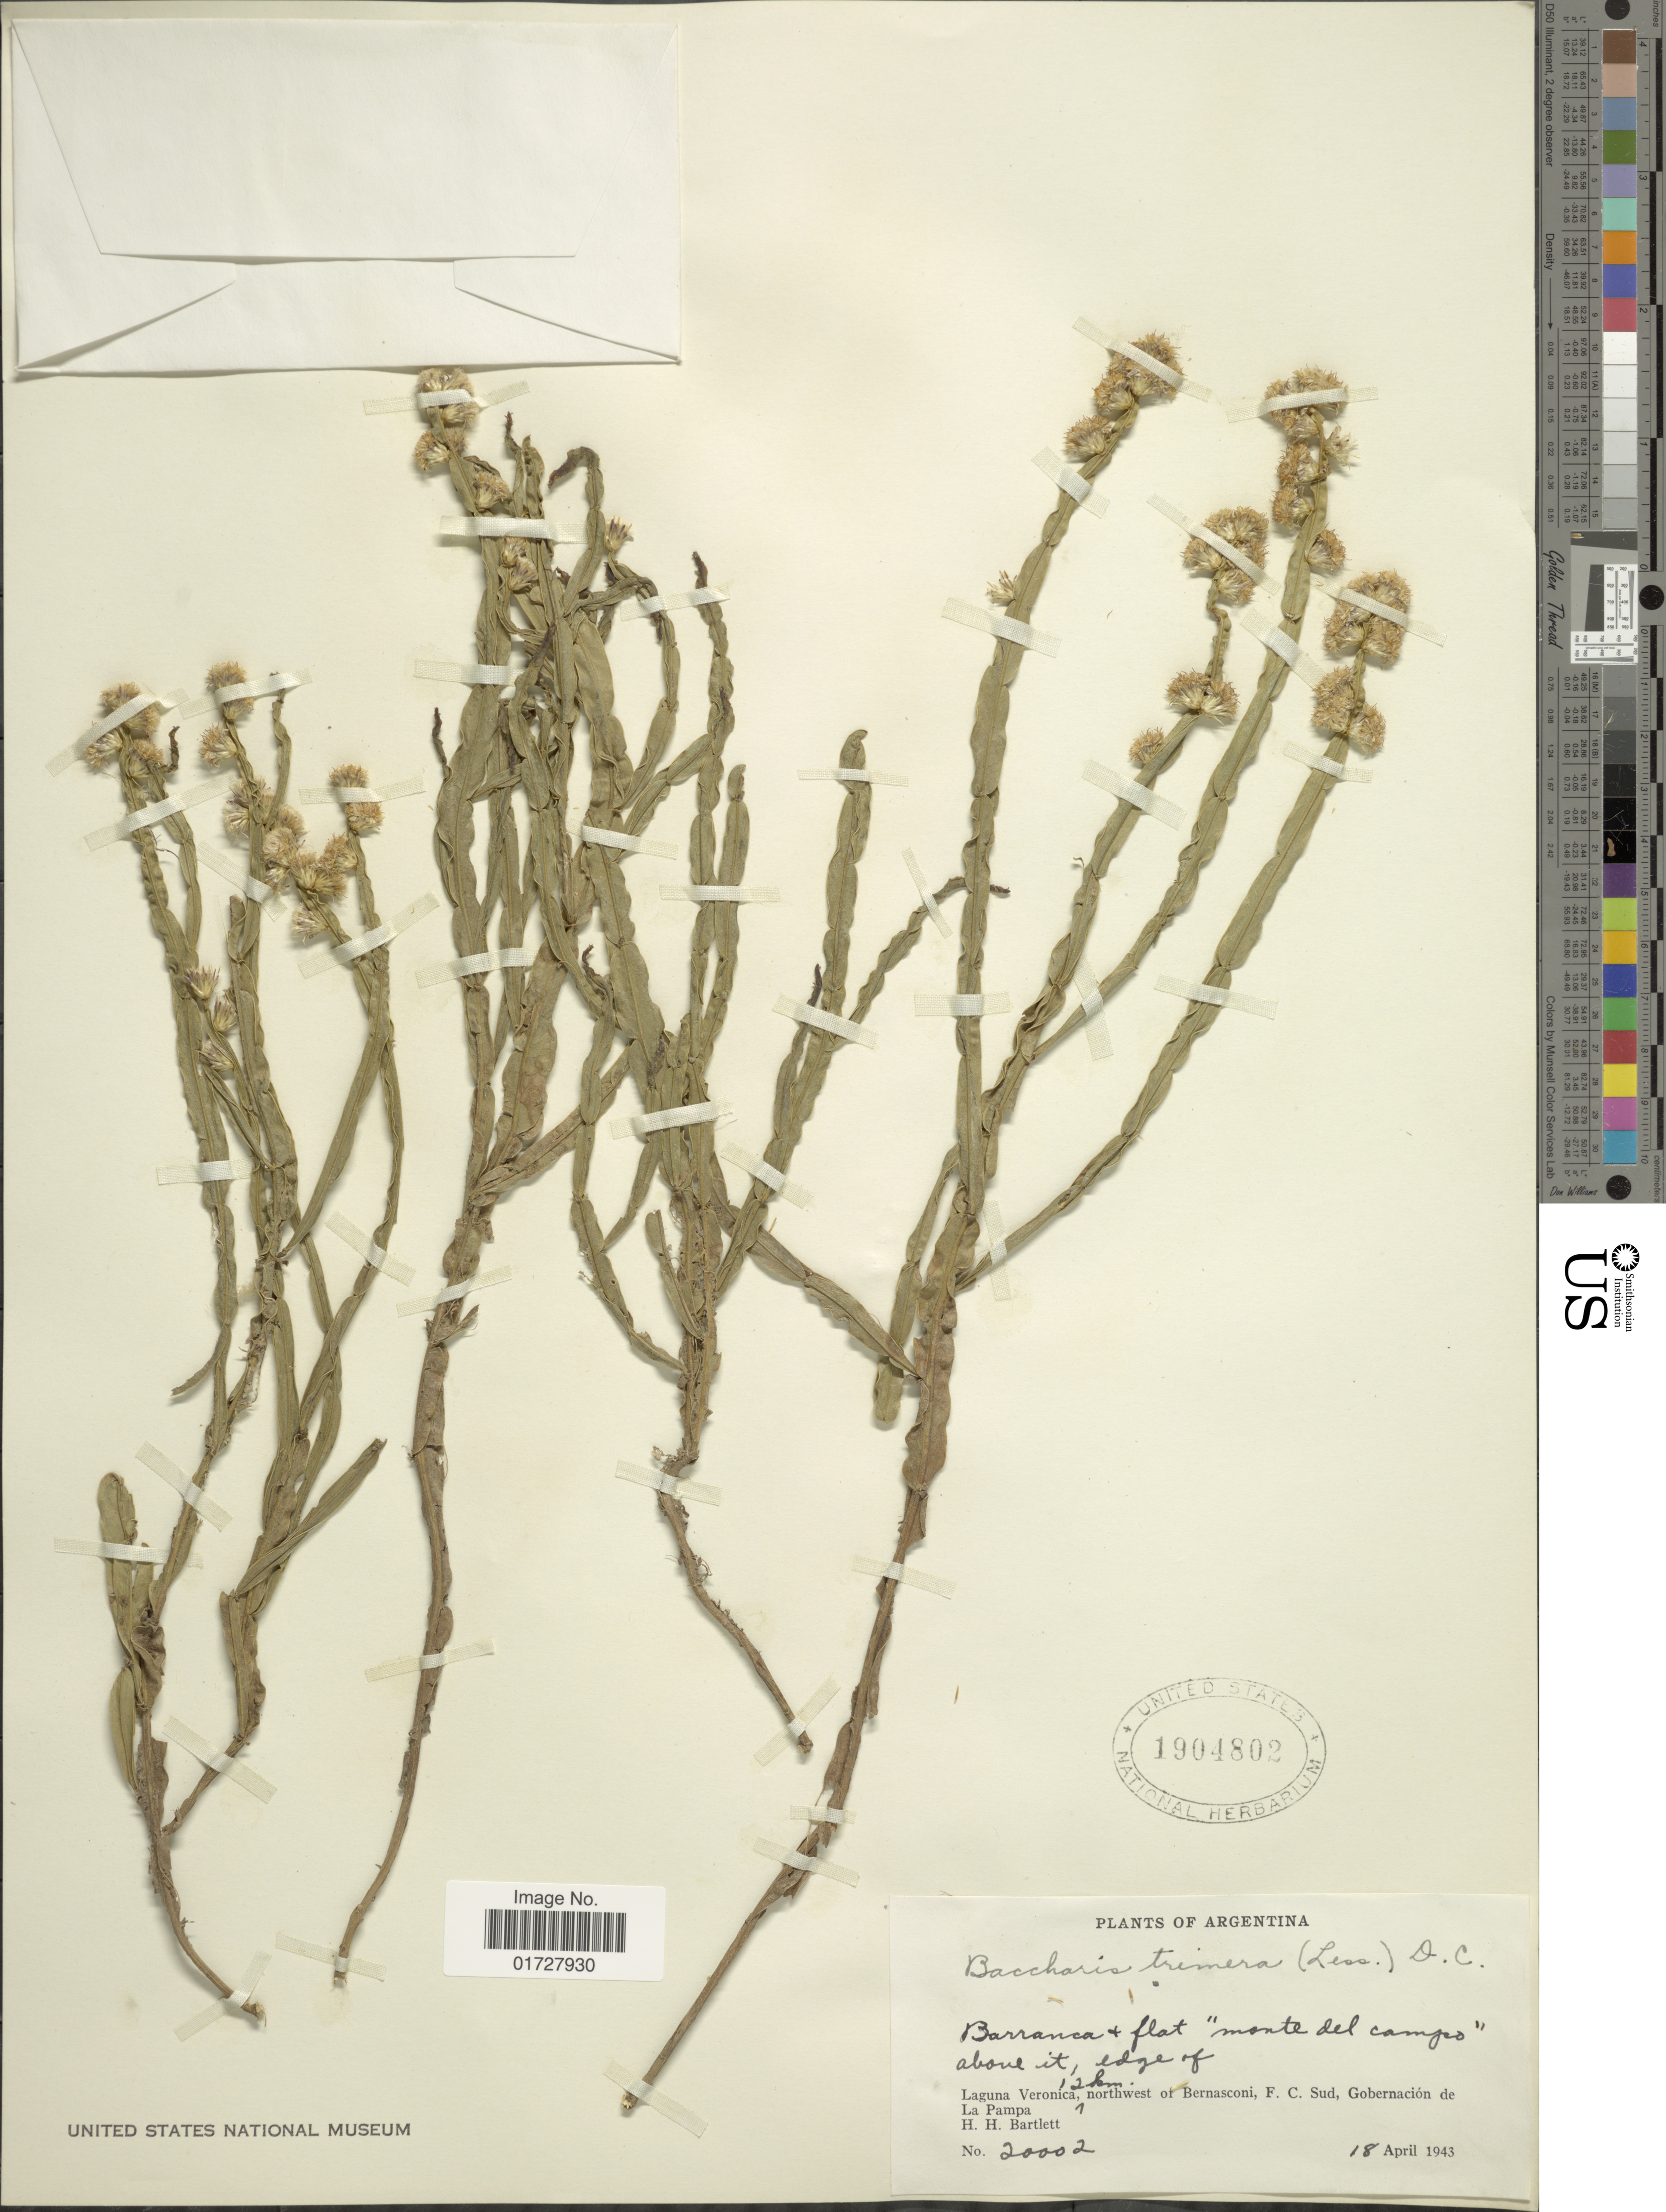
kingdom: Plantae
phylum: Tracheophyta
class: Magnoliopsida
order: Asterales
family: Asteraceae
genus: Baccharis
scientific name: Baccharis trimera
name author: (Less.) DC.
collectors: H. H. Bartlett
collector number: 20002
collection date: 1943-04-18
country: Argentina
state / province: La Pampa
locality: Laguna Veronica 12 km northwest of Bernasconi, F. C. Sud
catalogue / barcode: US 1904802